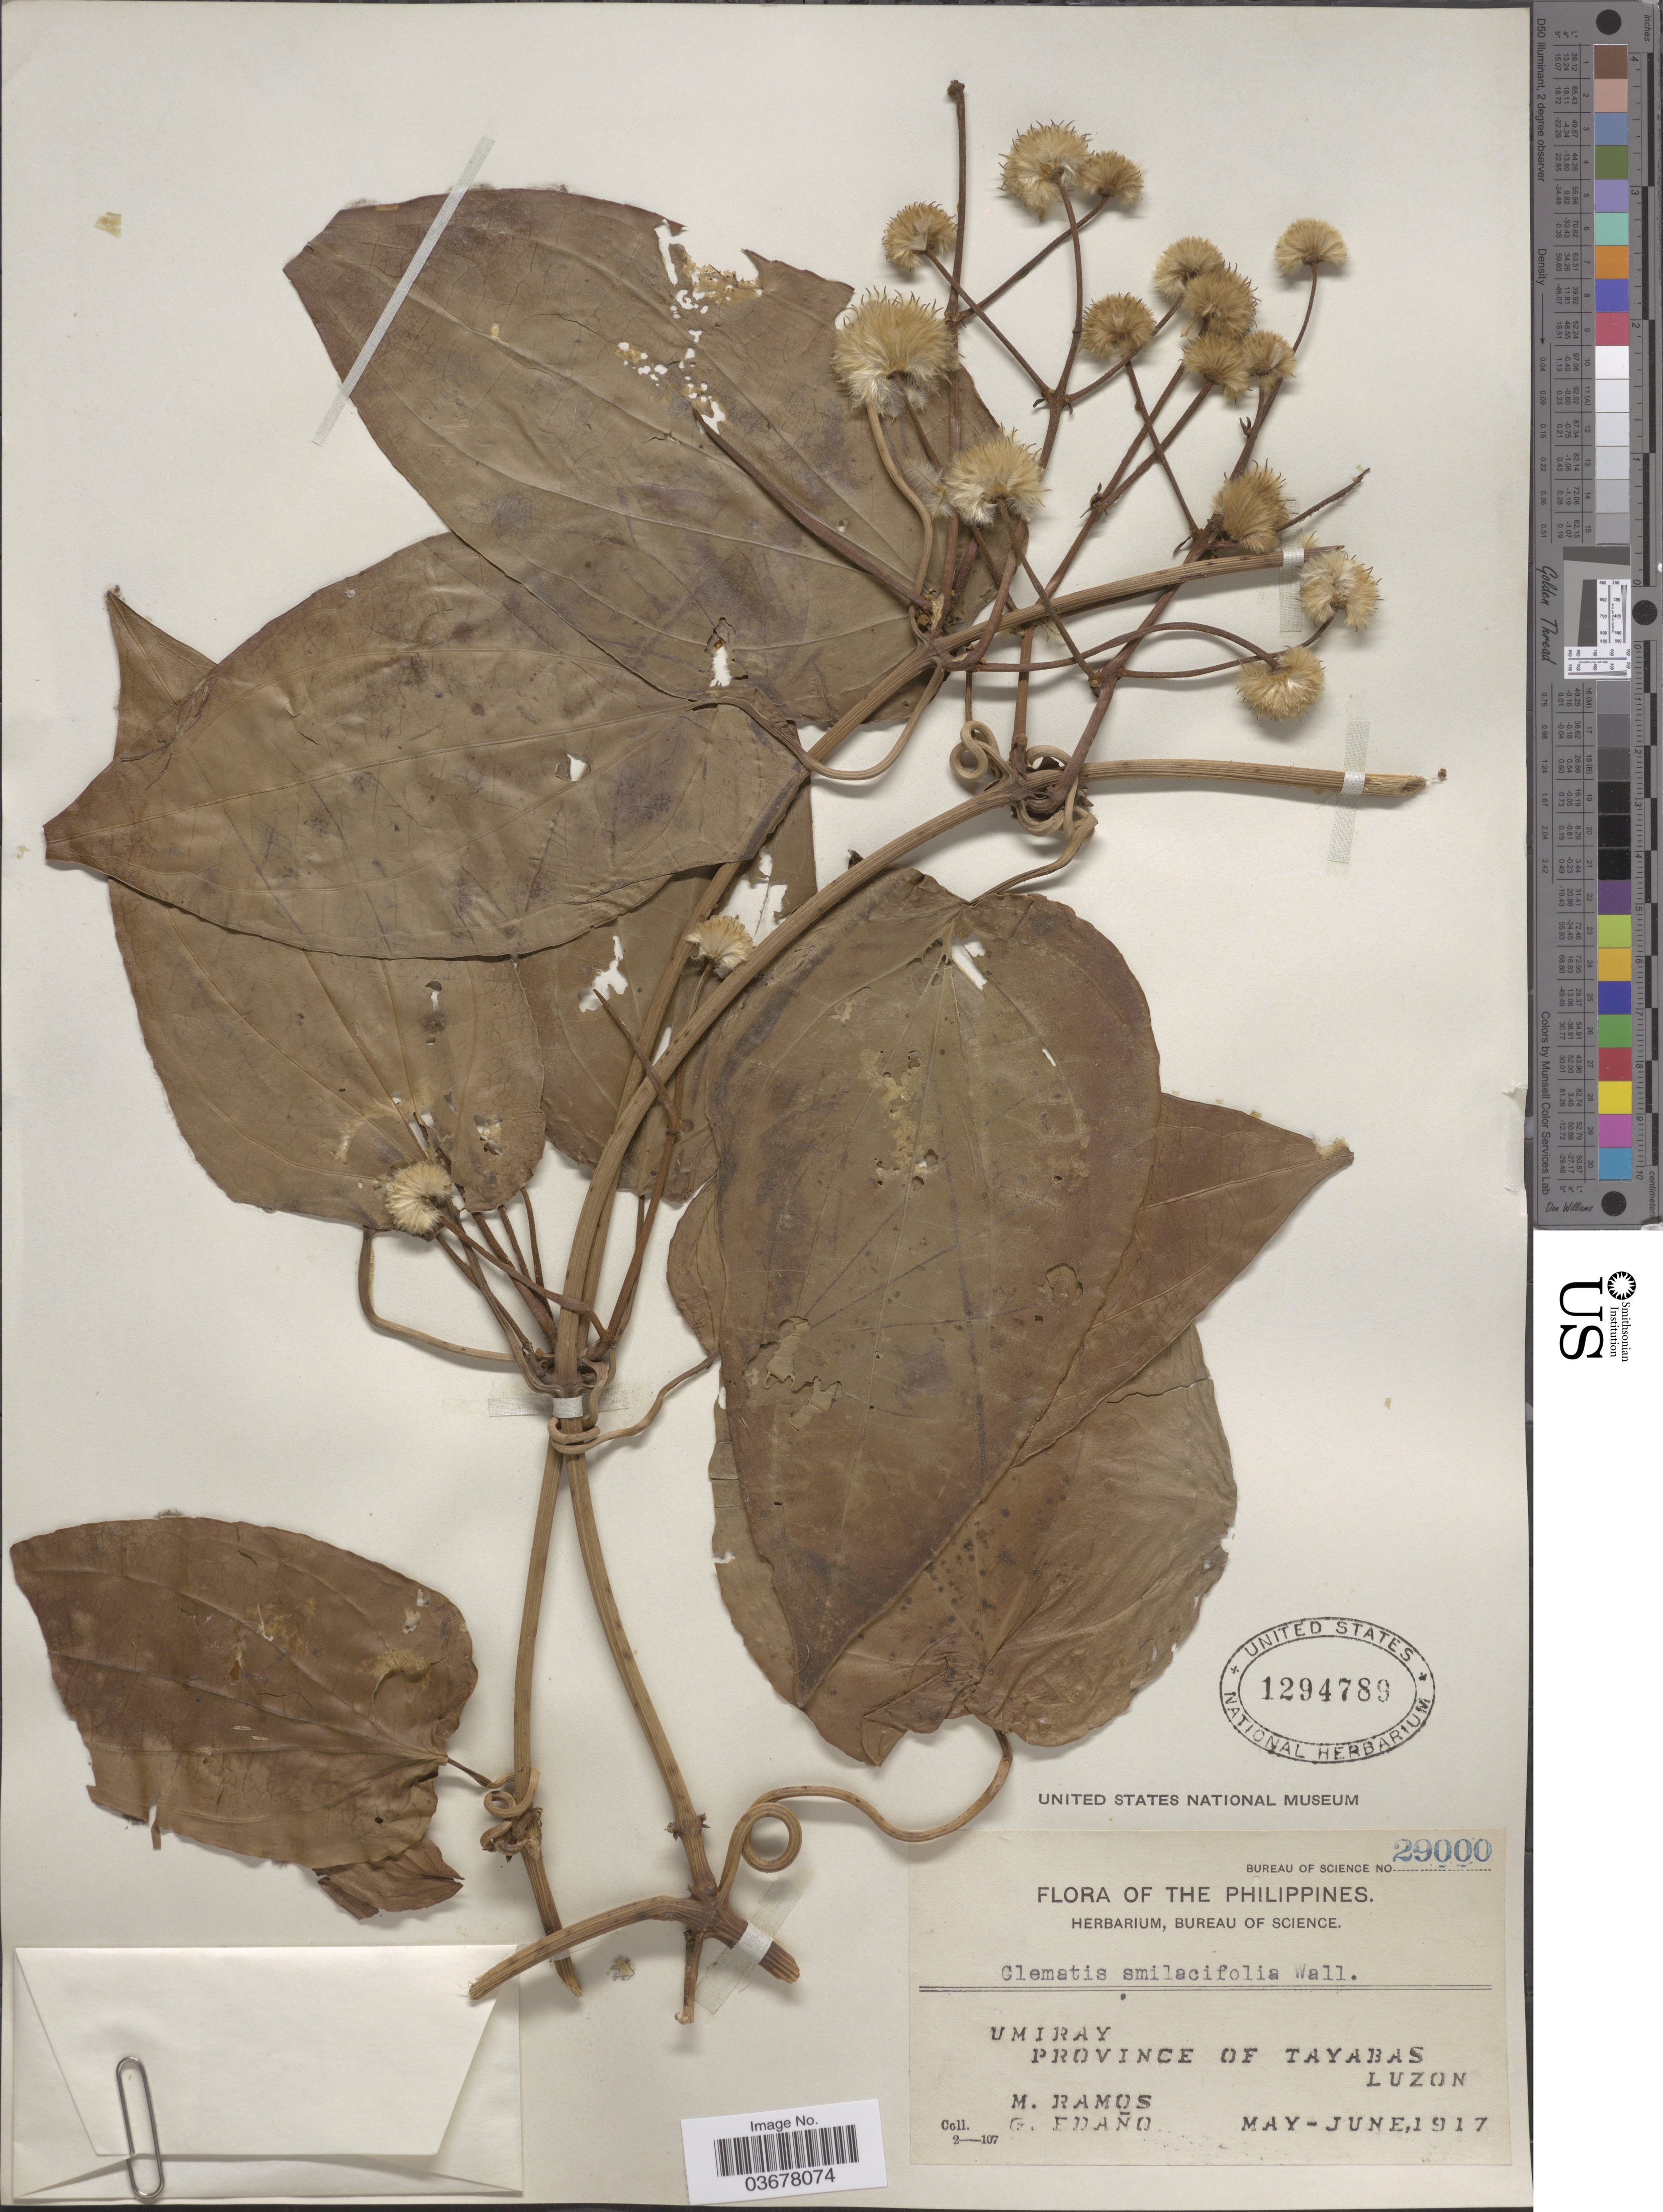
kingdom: Plantae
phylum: Tracheophyta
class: Magnoliopsida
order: Ranunculales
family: Ranunculaceae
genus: Clematis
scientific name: Clematis smilacifolia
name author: Wall.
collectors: M. Ramos & G. Edaño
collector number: Bureau of Science 29000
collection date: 1917-05/1917-06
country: Philippines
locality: Umiray. Province of Tayabas. Luzon.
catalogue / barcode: US 1294789